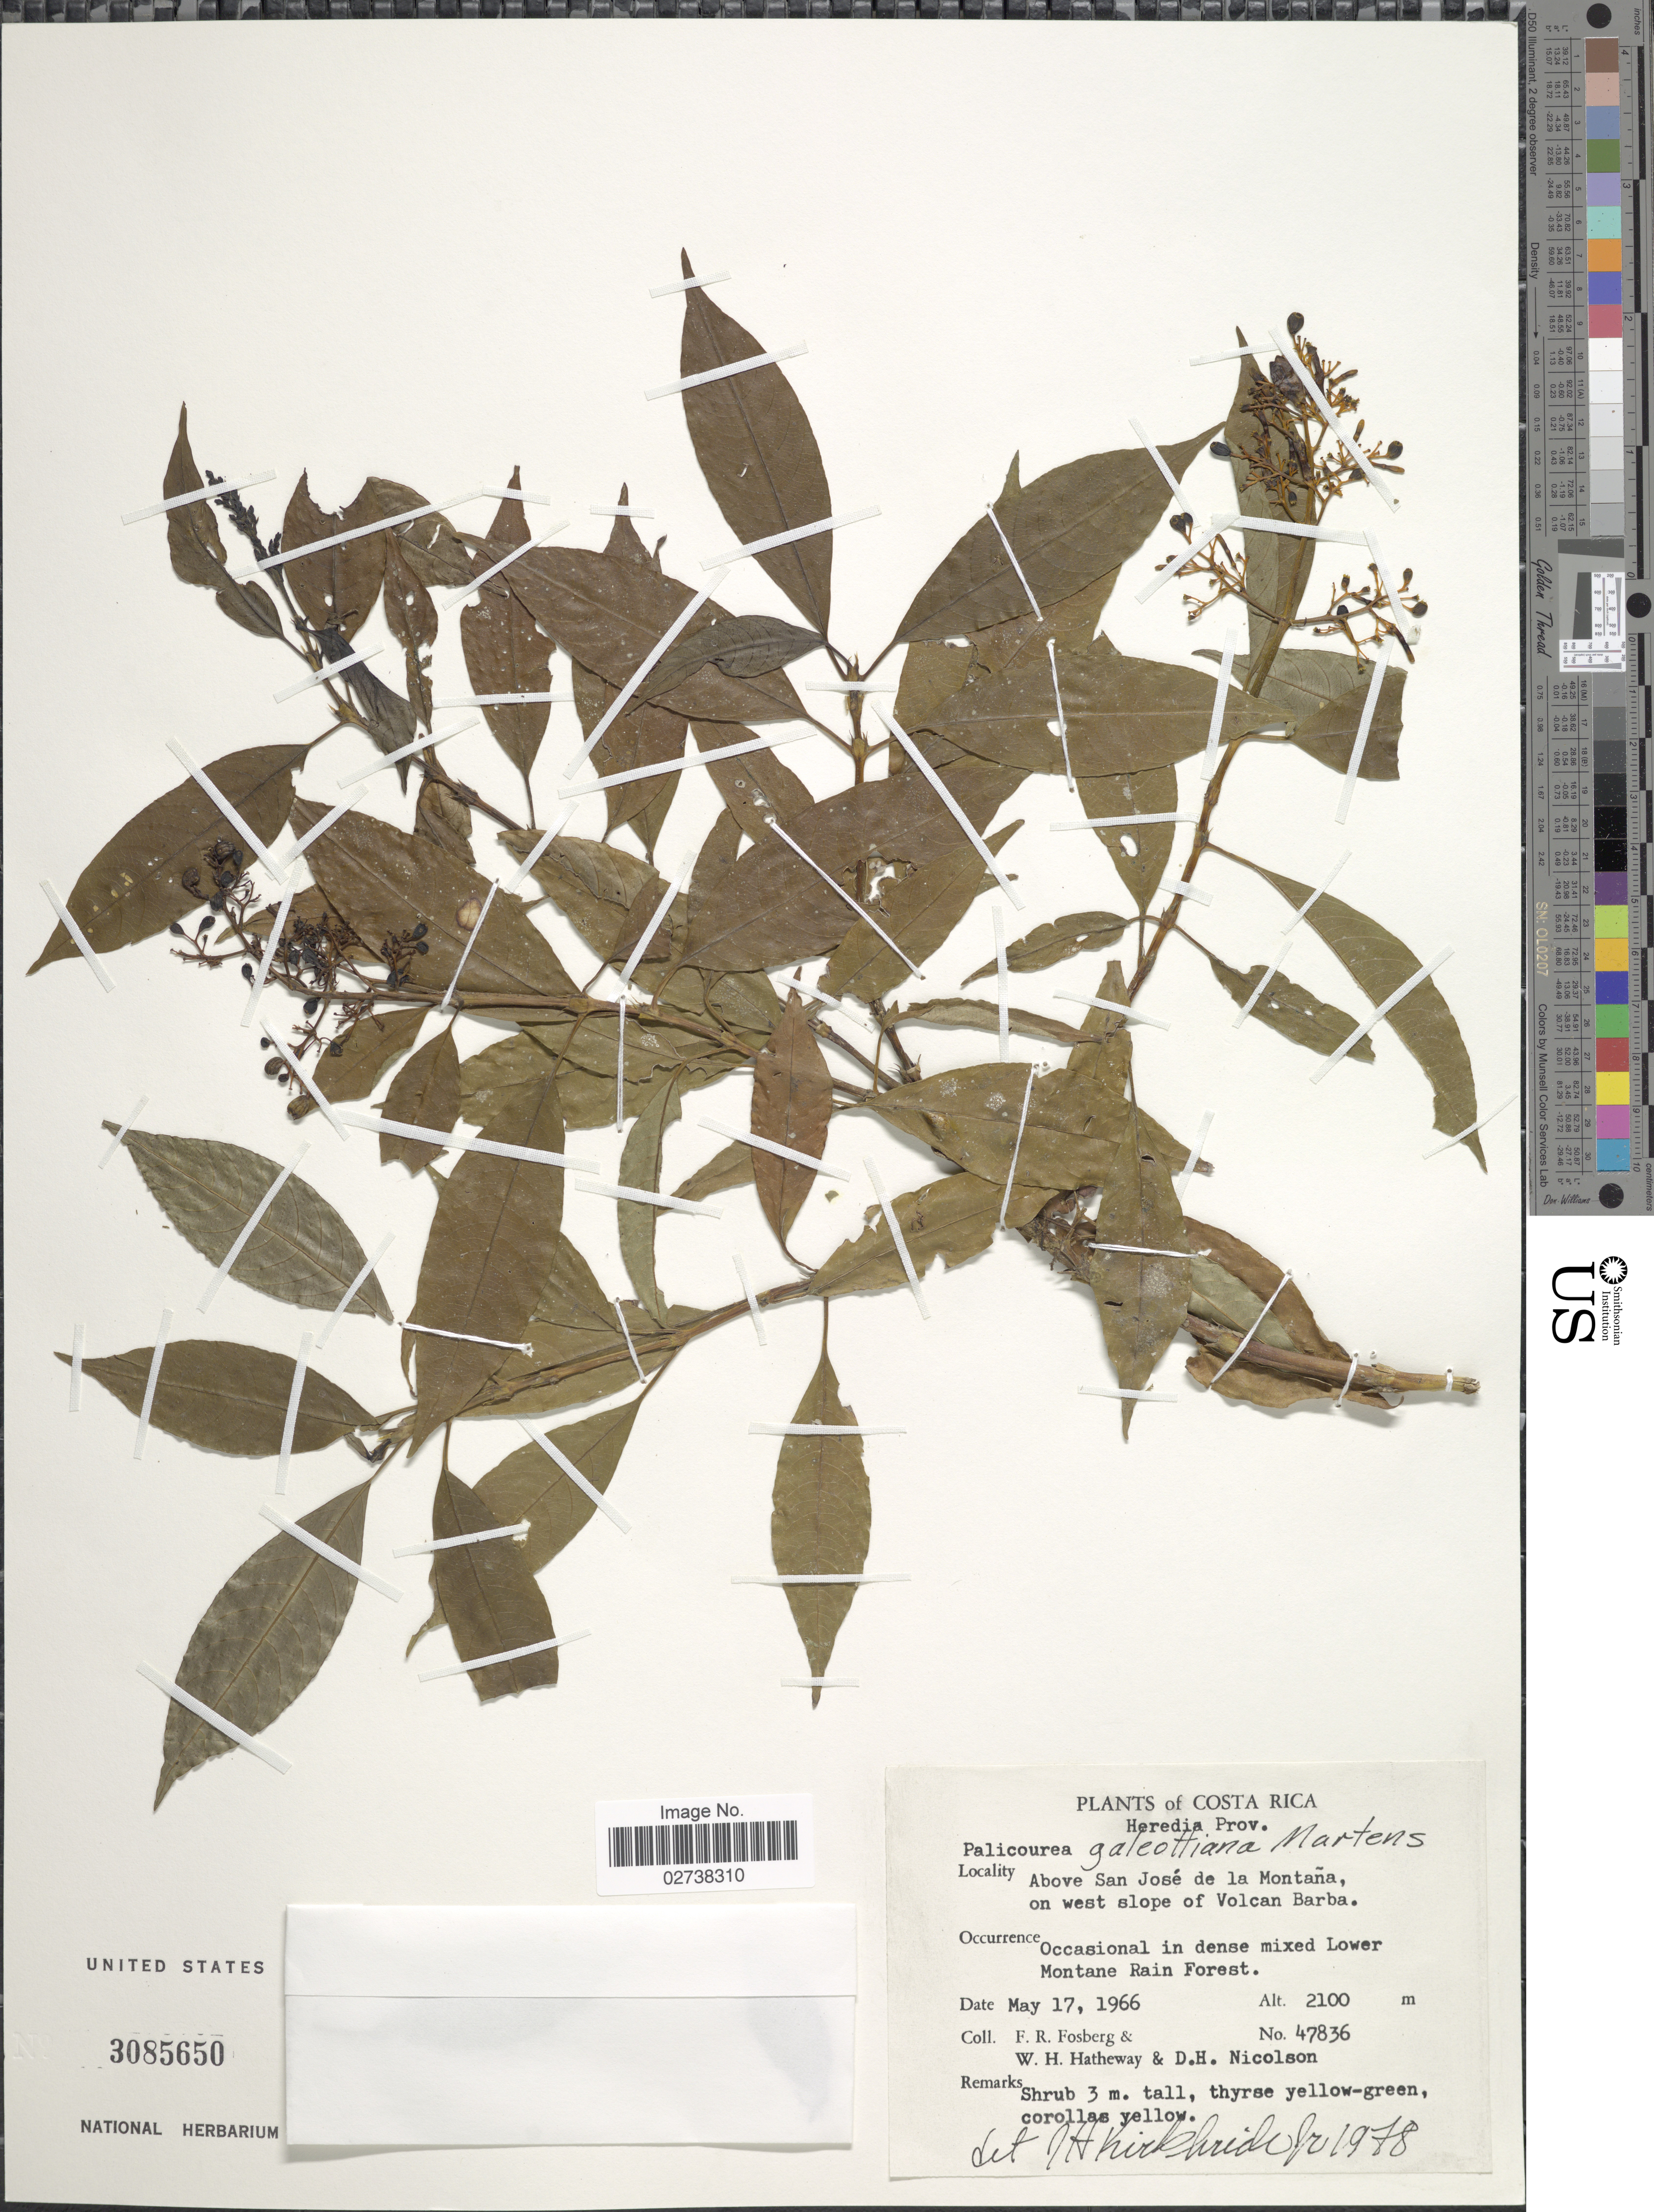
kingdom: Plantae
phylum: Tracheophyta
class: Magnoliopsida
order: Gentianales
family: Rubiaceae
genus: Palicourea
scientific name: Palicourea galeottiana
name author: M. Martens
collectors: F. R. Fosberg, W. H. Hatheway & D. H. Nicolson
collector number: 47836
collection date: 1966-05-17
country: Costa Rica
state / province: Heredia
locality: Heredia Prov. Above San Jose de la Montana, on west slope of Volcan Barba.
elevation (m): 2100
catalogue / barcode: US 3085650